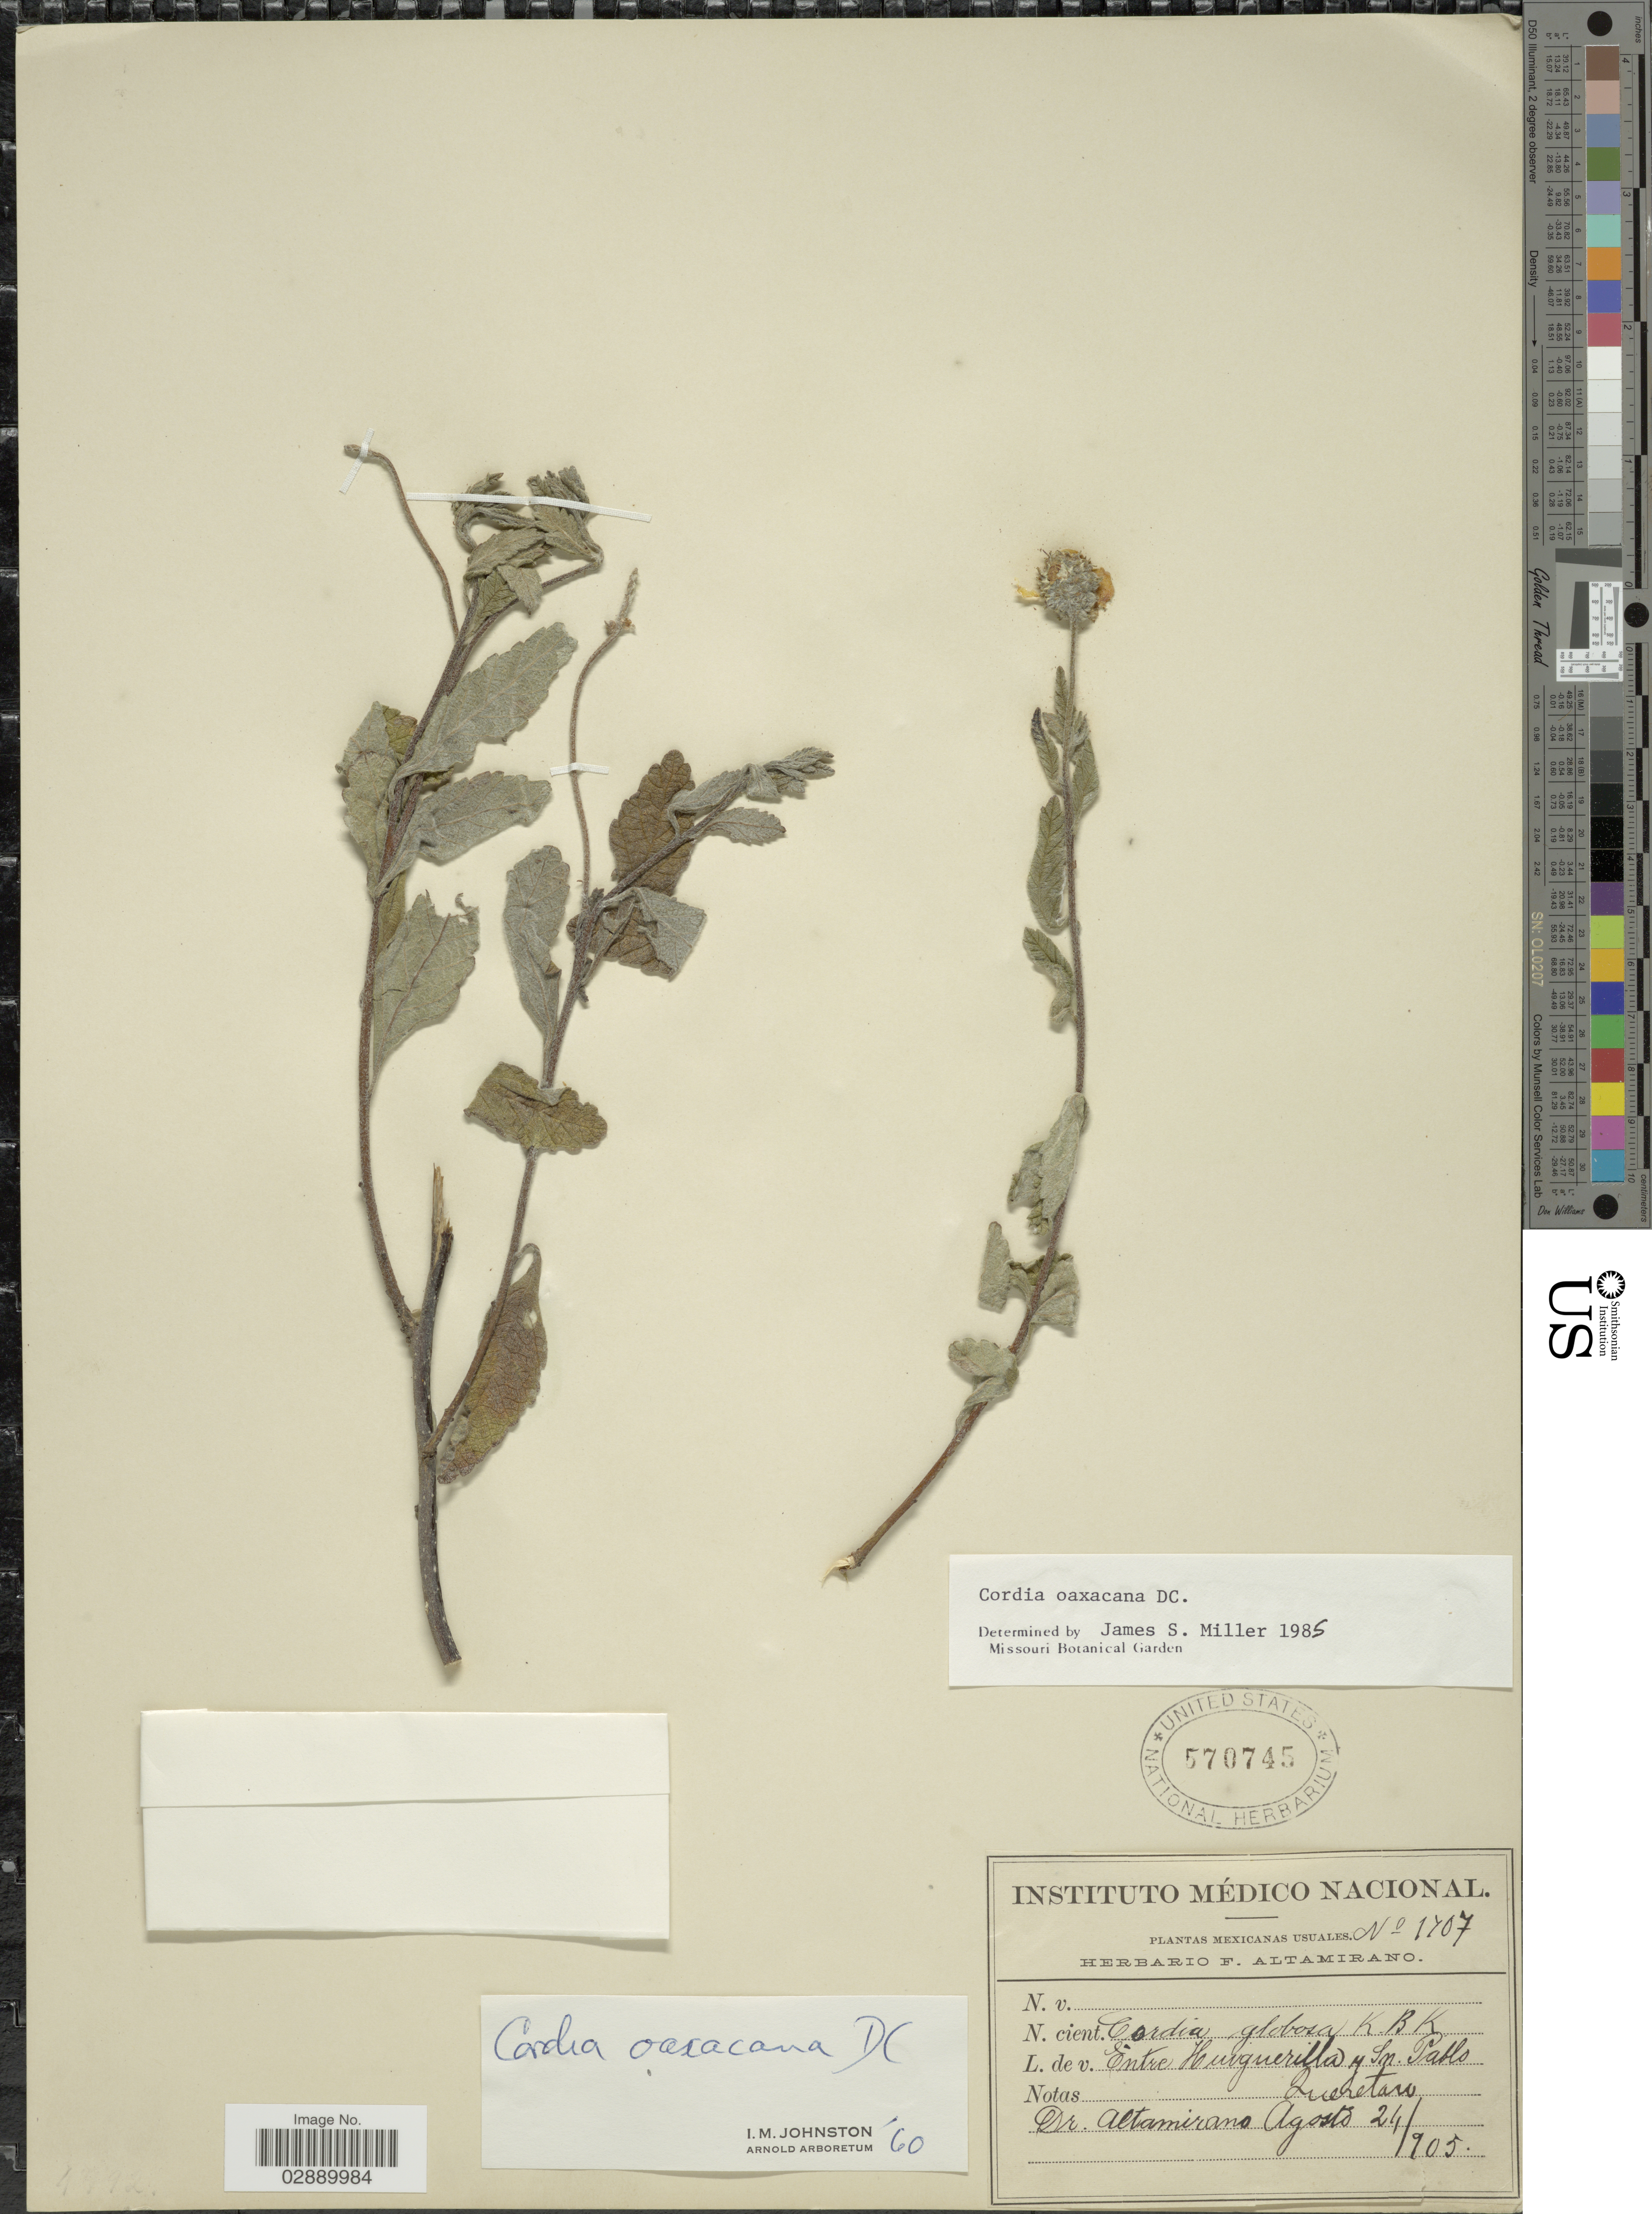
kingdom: Plantae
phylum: Tracheophyta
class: Magnoliopsida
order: Boraginales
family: Cordiaceae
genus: Cordia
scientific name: Cordia oaxacana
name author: A. DC.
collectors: F. Altamirano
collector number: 1707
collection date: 1905-08-21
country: Mexico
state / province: Querétaro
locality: Entre Huiguerilla y San Pablo.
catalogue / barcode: US 570745